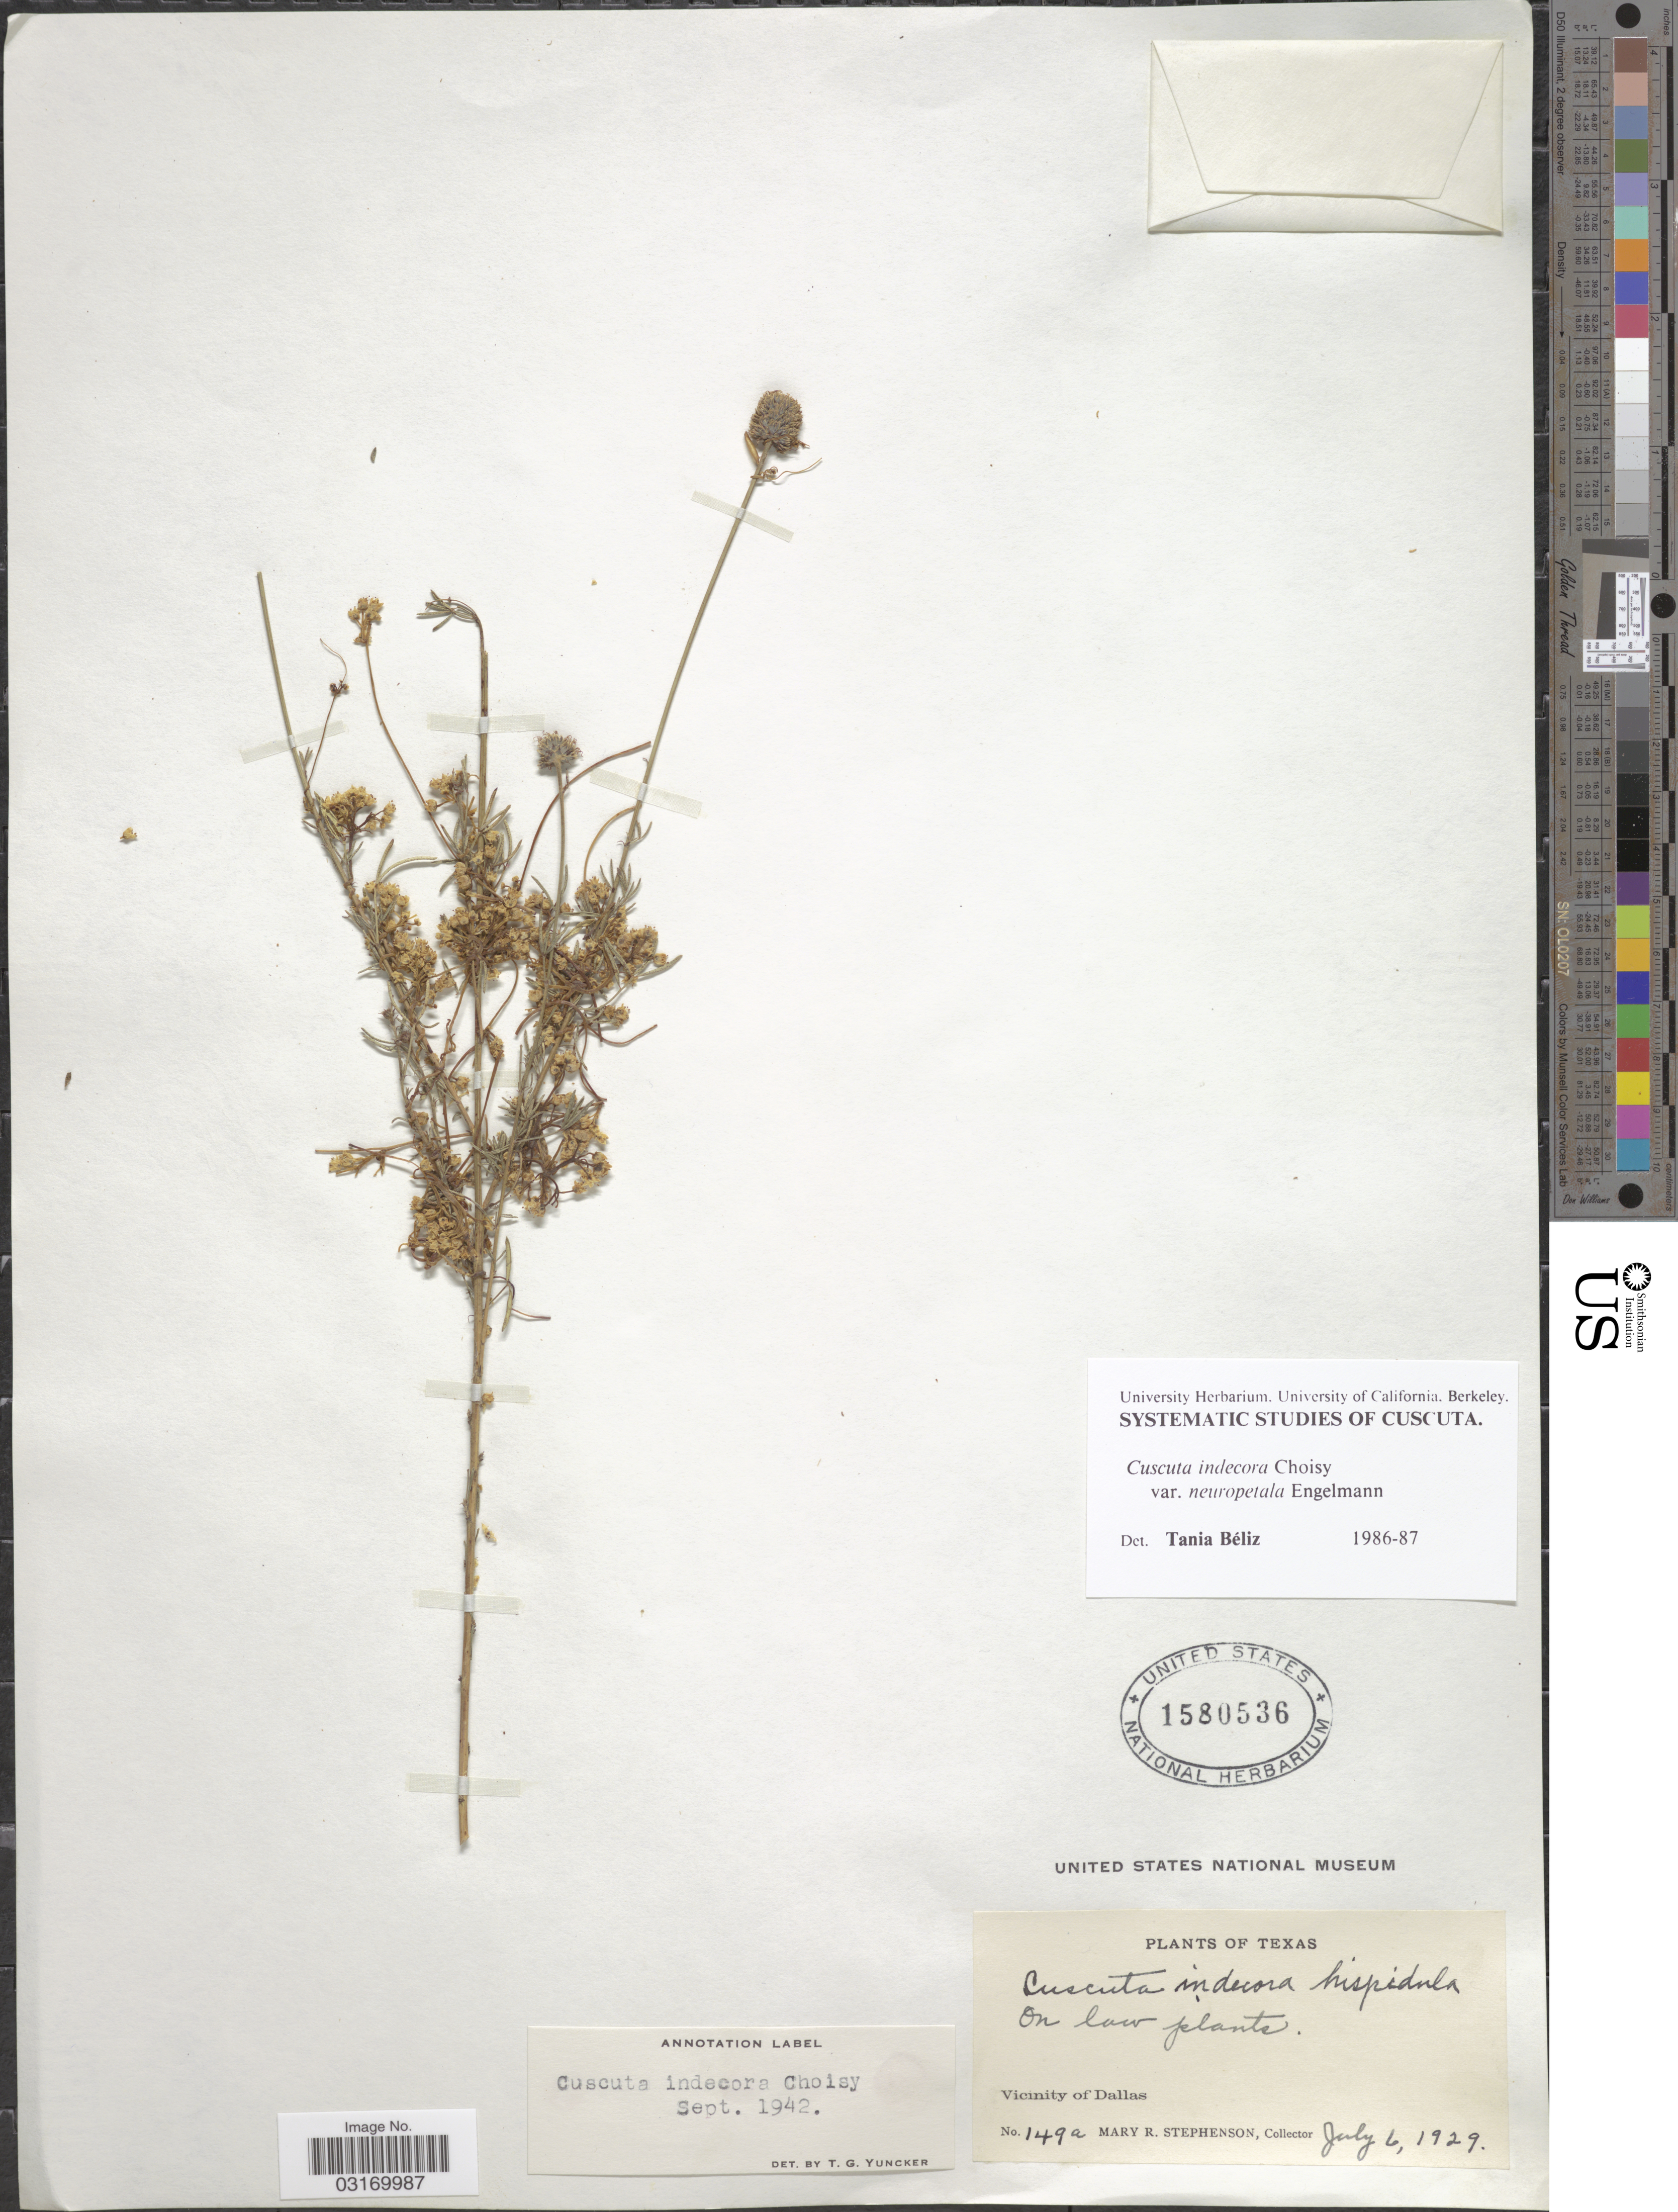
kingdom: Plantae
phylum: Tracheophyta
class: Magnoliopsida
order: Solanales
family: Convolvulaceae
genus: Cuscuta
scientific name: Cuscuta indecora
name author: Choisy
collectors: M. Stephenson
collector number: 149a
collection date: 1929-07-06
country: United States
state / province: Texas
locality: Vicinity of Dallas.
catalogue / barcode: US 1580536